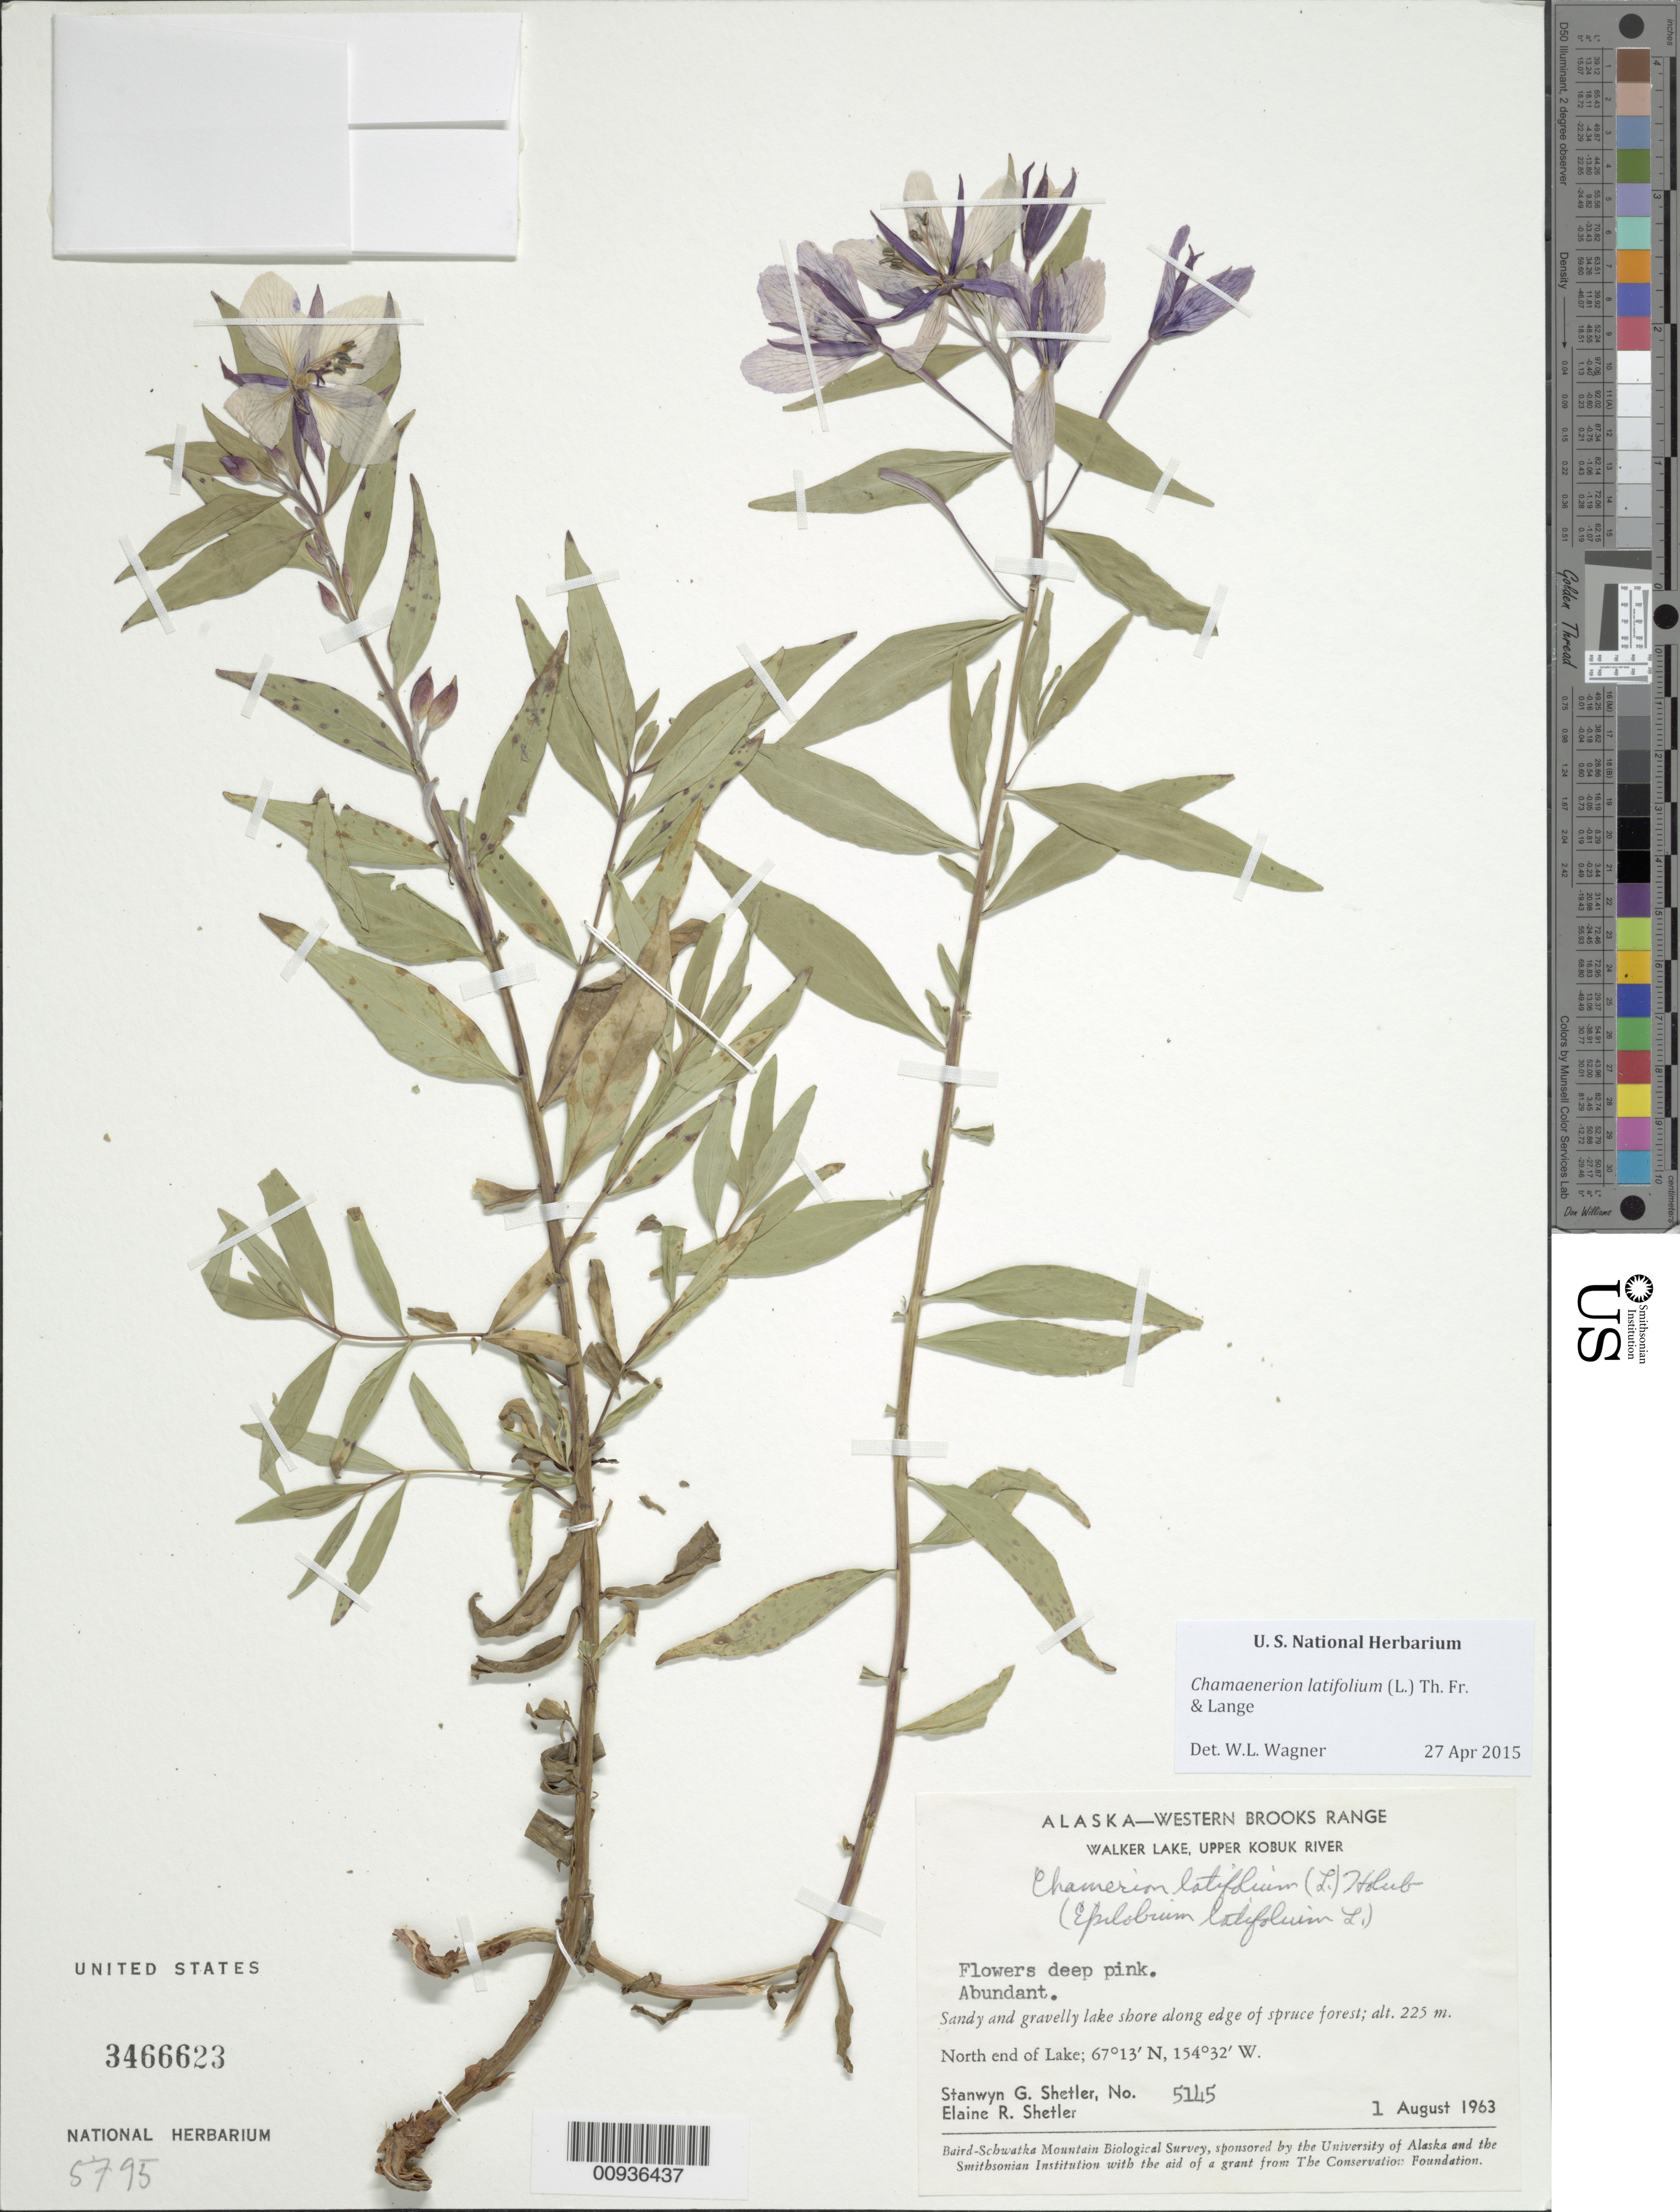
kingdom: Plantae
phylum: Tracheophyta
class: Magnoliopsida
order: Myrtales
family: Onagraceae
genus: Chamaenerion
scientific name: Chamaenerion latifolium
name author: (L.) Th. Fr. & Lange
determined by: Wagner, W. L., (BOT), Smithsonian Institution - National Museum of Natural History (UNITED STATES)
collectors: S. Shetler & E. R. Shetler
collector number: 5145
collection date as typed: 01 Aug 1963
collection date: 1963-08-01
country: United States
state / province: Alaska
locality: North end of Walker Lake. Western Brooks Range, Upper Kobuk River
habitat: Sandy and gravelly lake shore along edge of spruce forest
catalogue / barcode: US 3466623